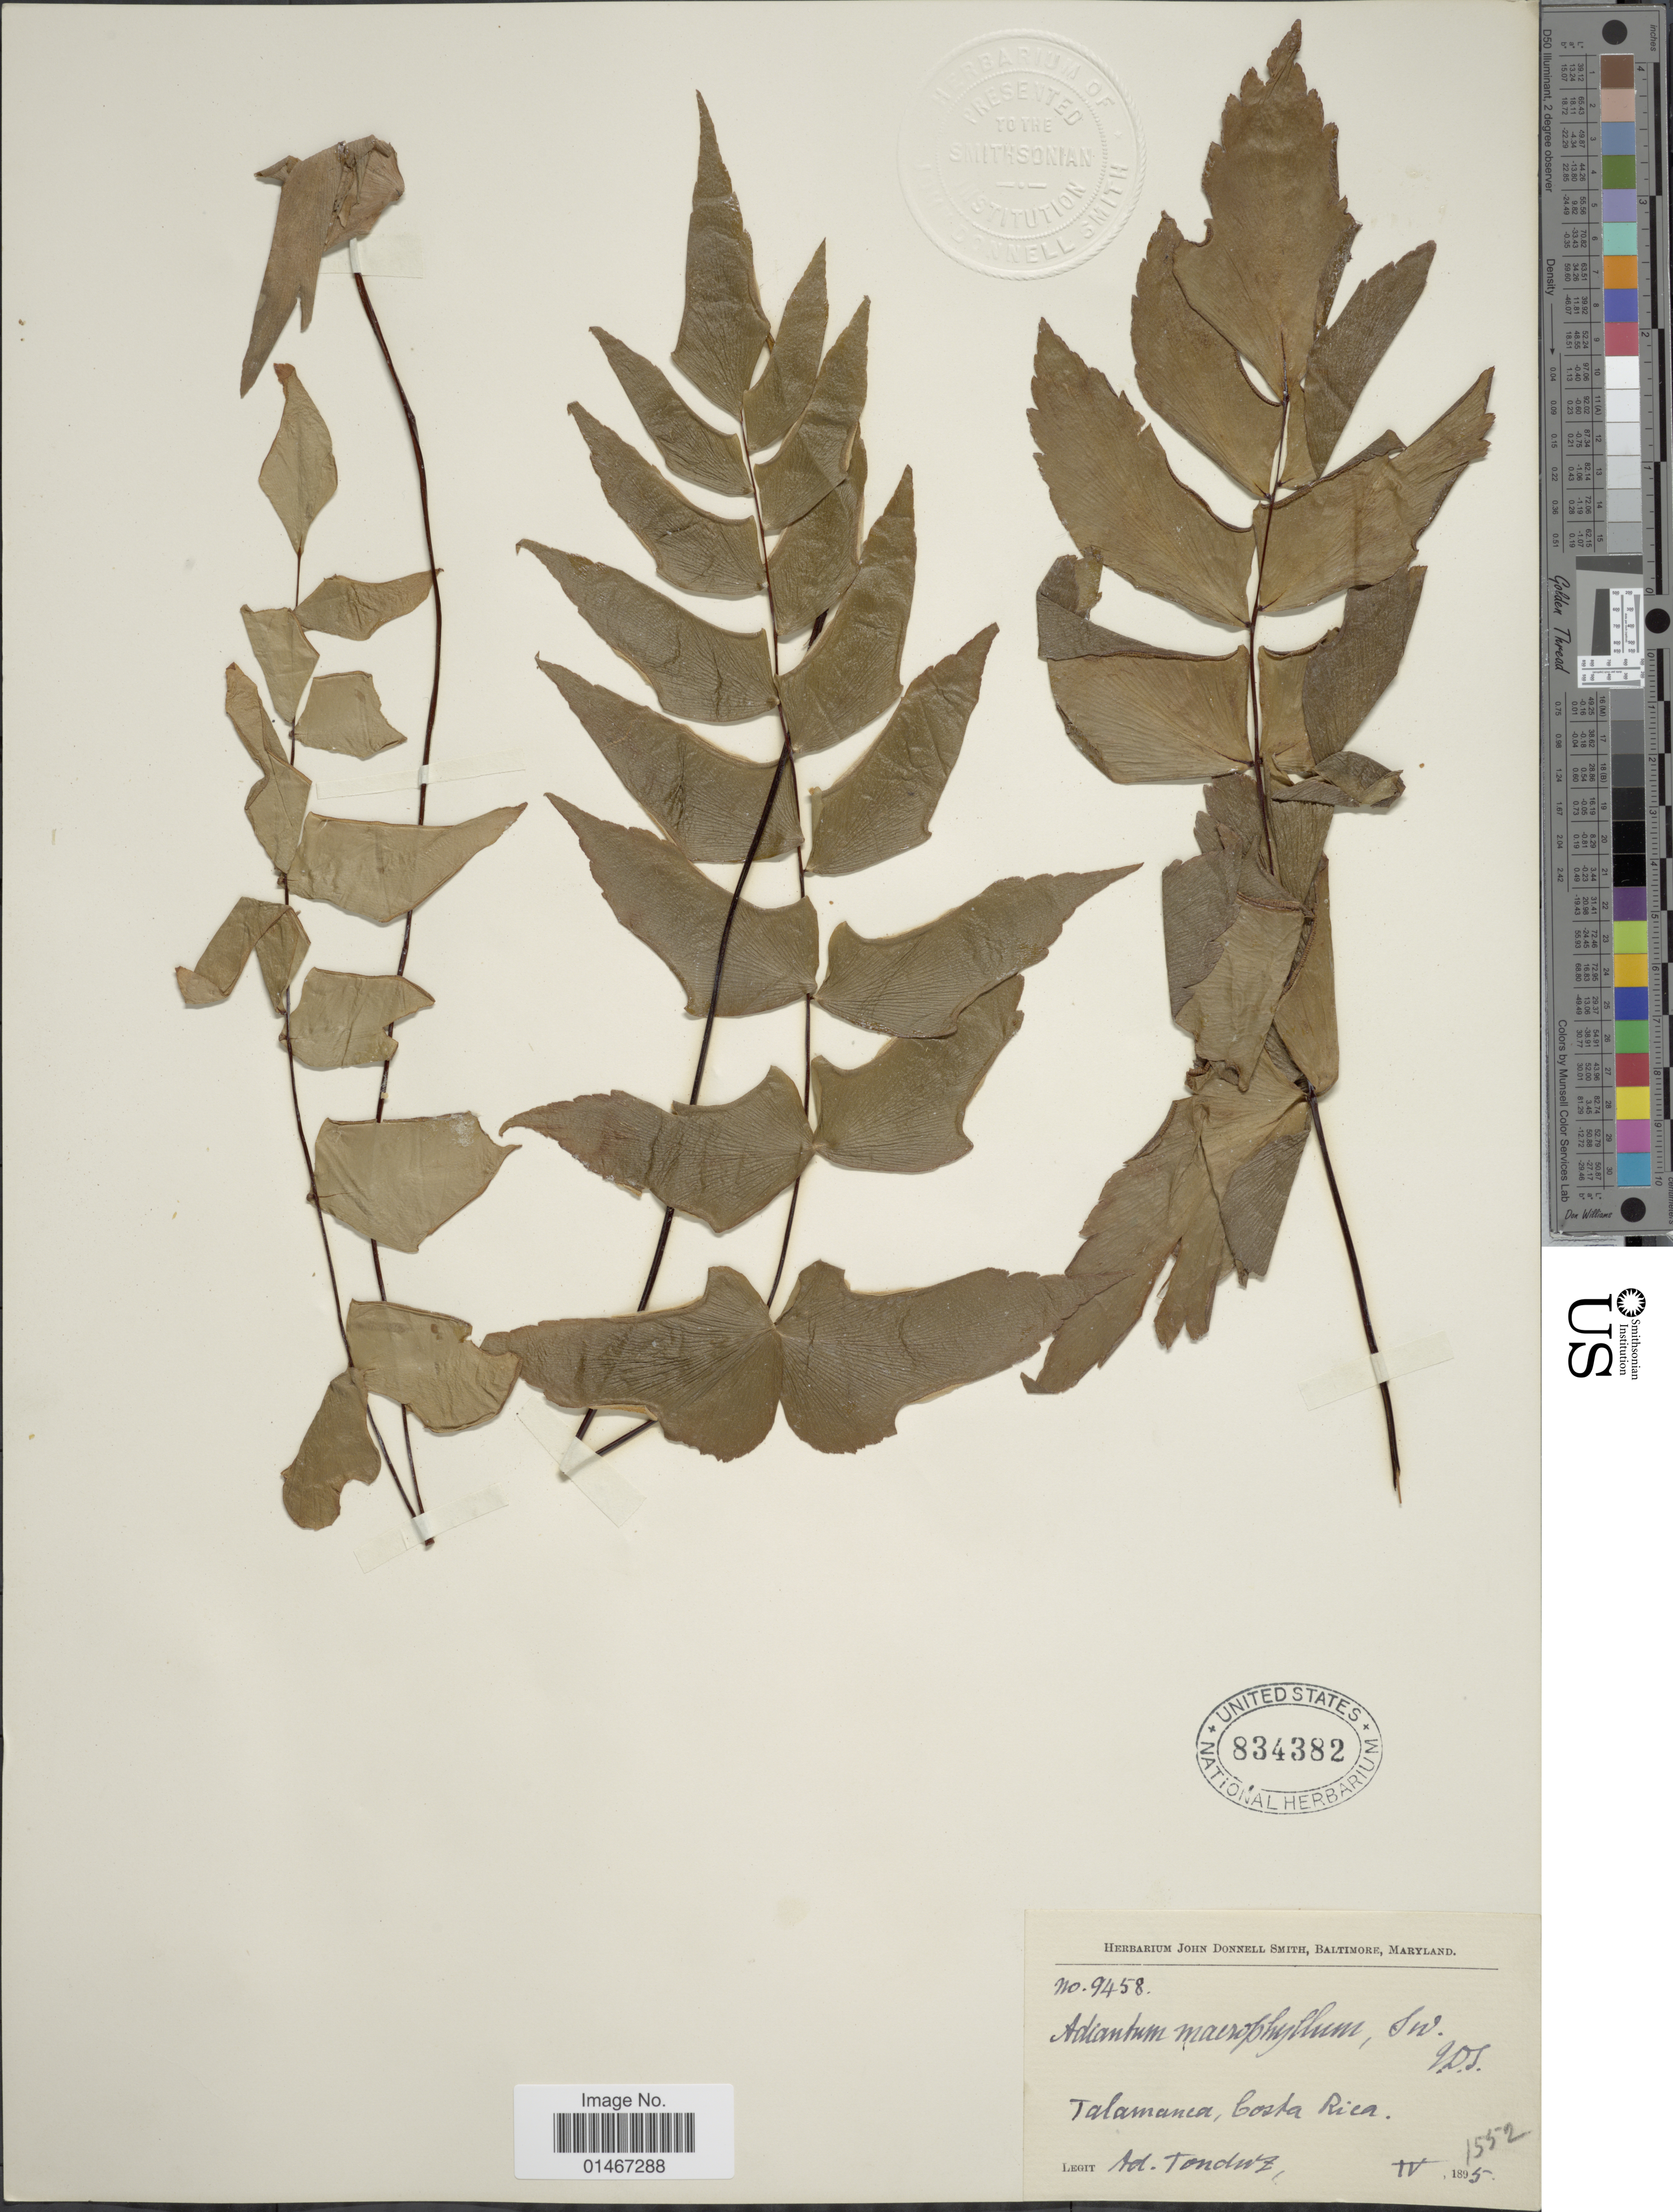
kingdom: Plantae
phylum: Tracheophyta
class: Polypodiopsida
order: Polypodiales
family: Pteridaceae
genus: Adiantum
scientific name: Adiantum macrophyllum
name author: Sw.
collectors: A. Tonduz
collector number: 9458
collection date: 1895-04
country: Costa Rica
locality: Talamanca.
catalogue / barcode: US 834382